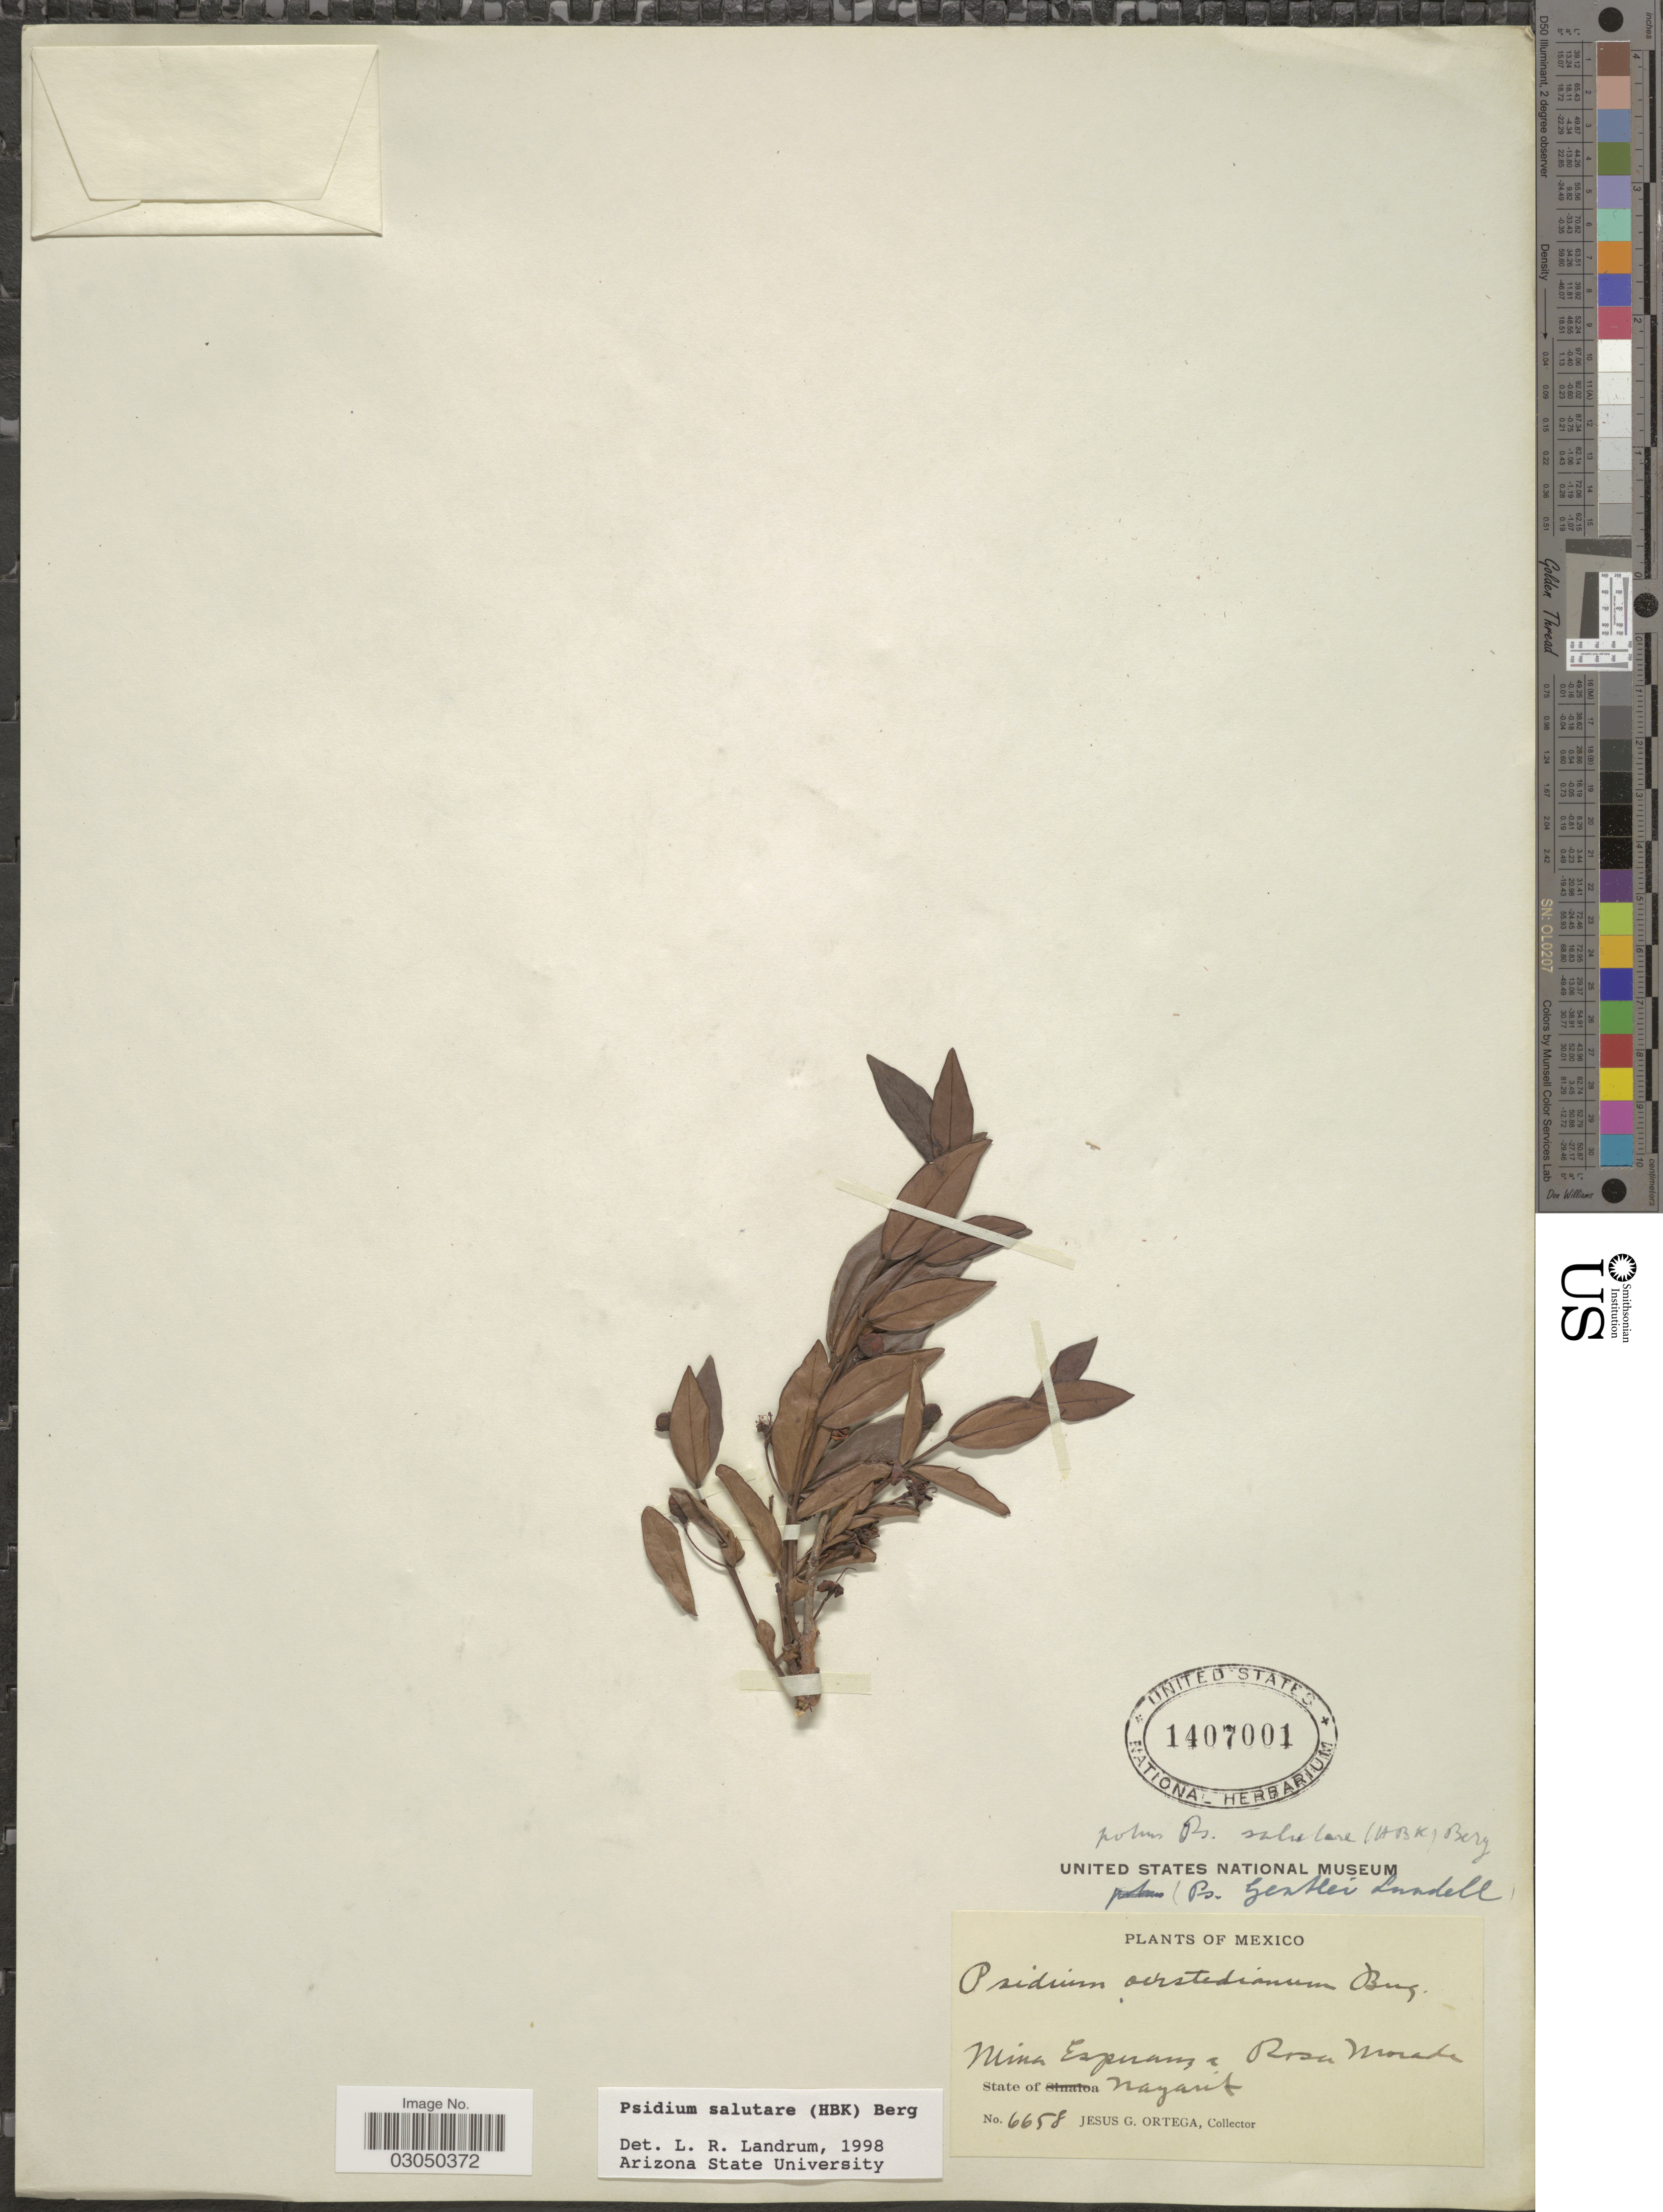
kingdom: Plantae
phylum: Tracheophyta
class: Magnoliopsida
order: Myrtales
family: Myrtaceae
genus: Psidium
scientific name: Psidium salutare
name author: (Kunth) O. Berg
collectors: J. Ortega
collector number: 6658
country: Mexico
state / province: Nayarit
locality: Mina Esperanza Rosa Morada. State of Nayarit.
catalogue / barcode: US 1407001